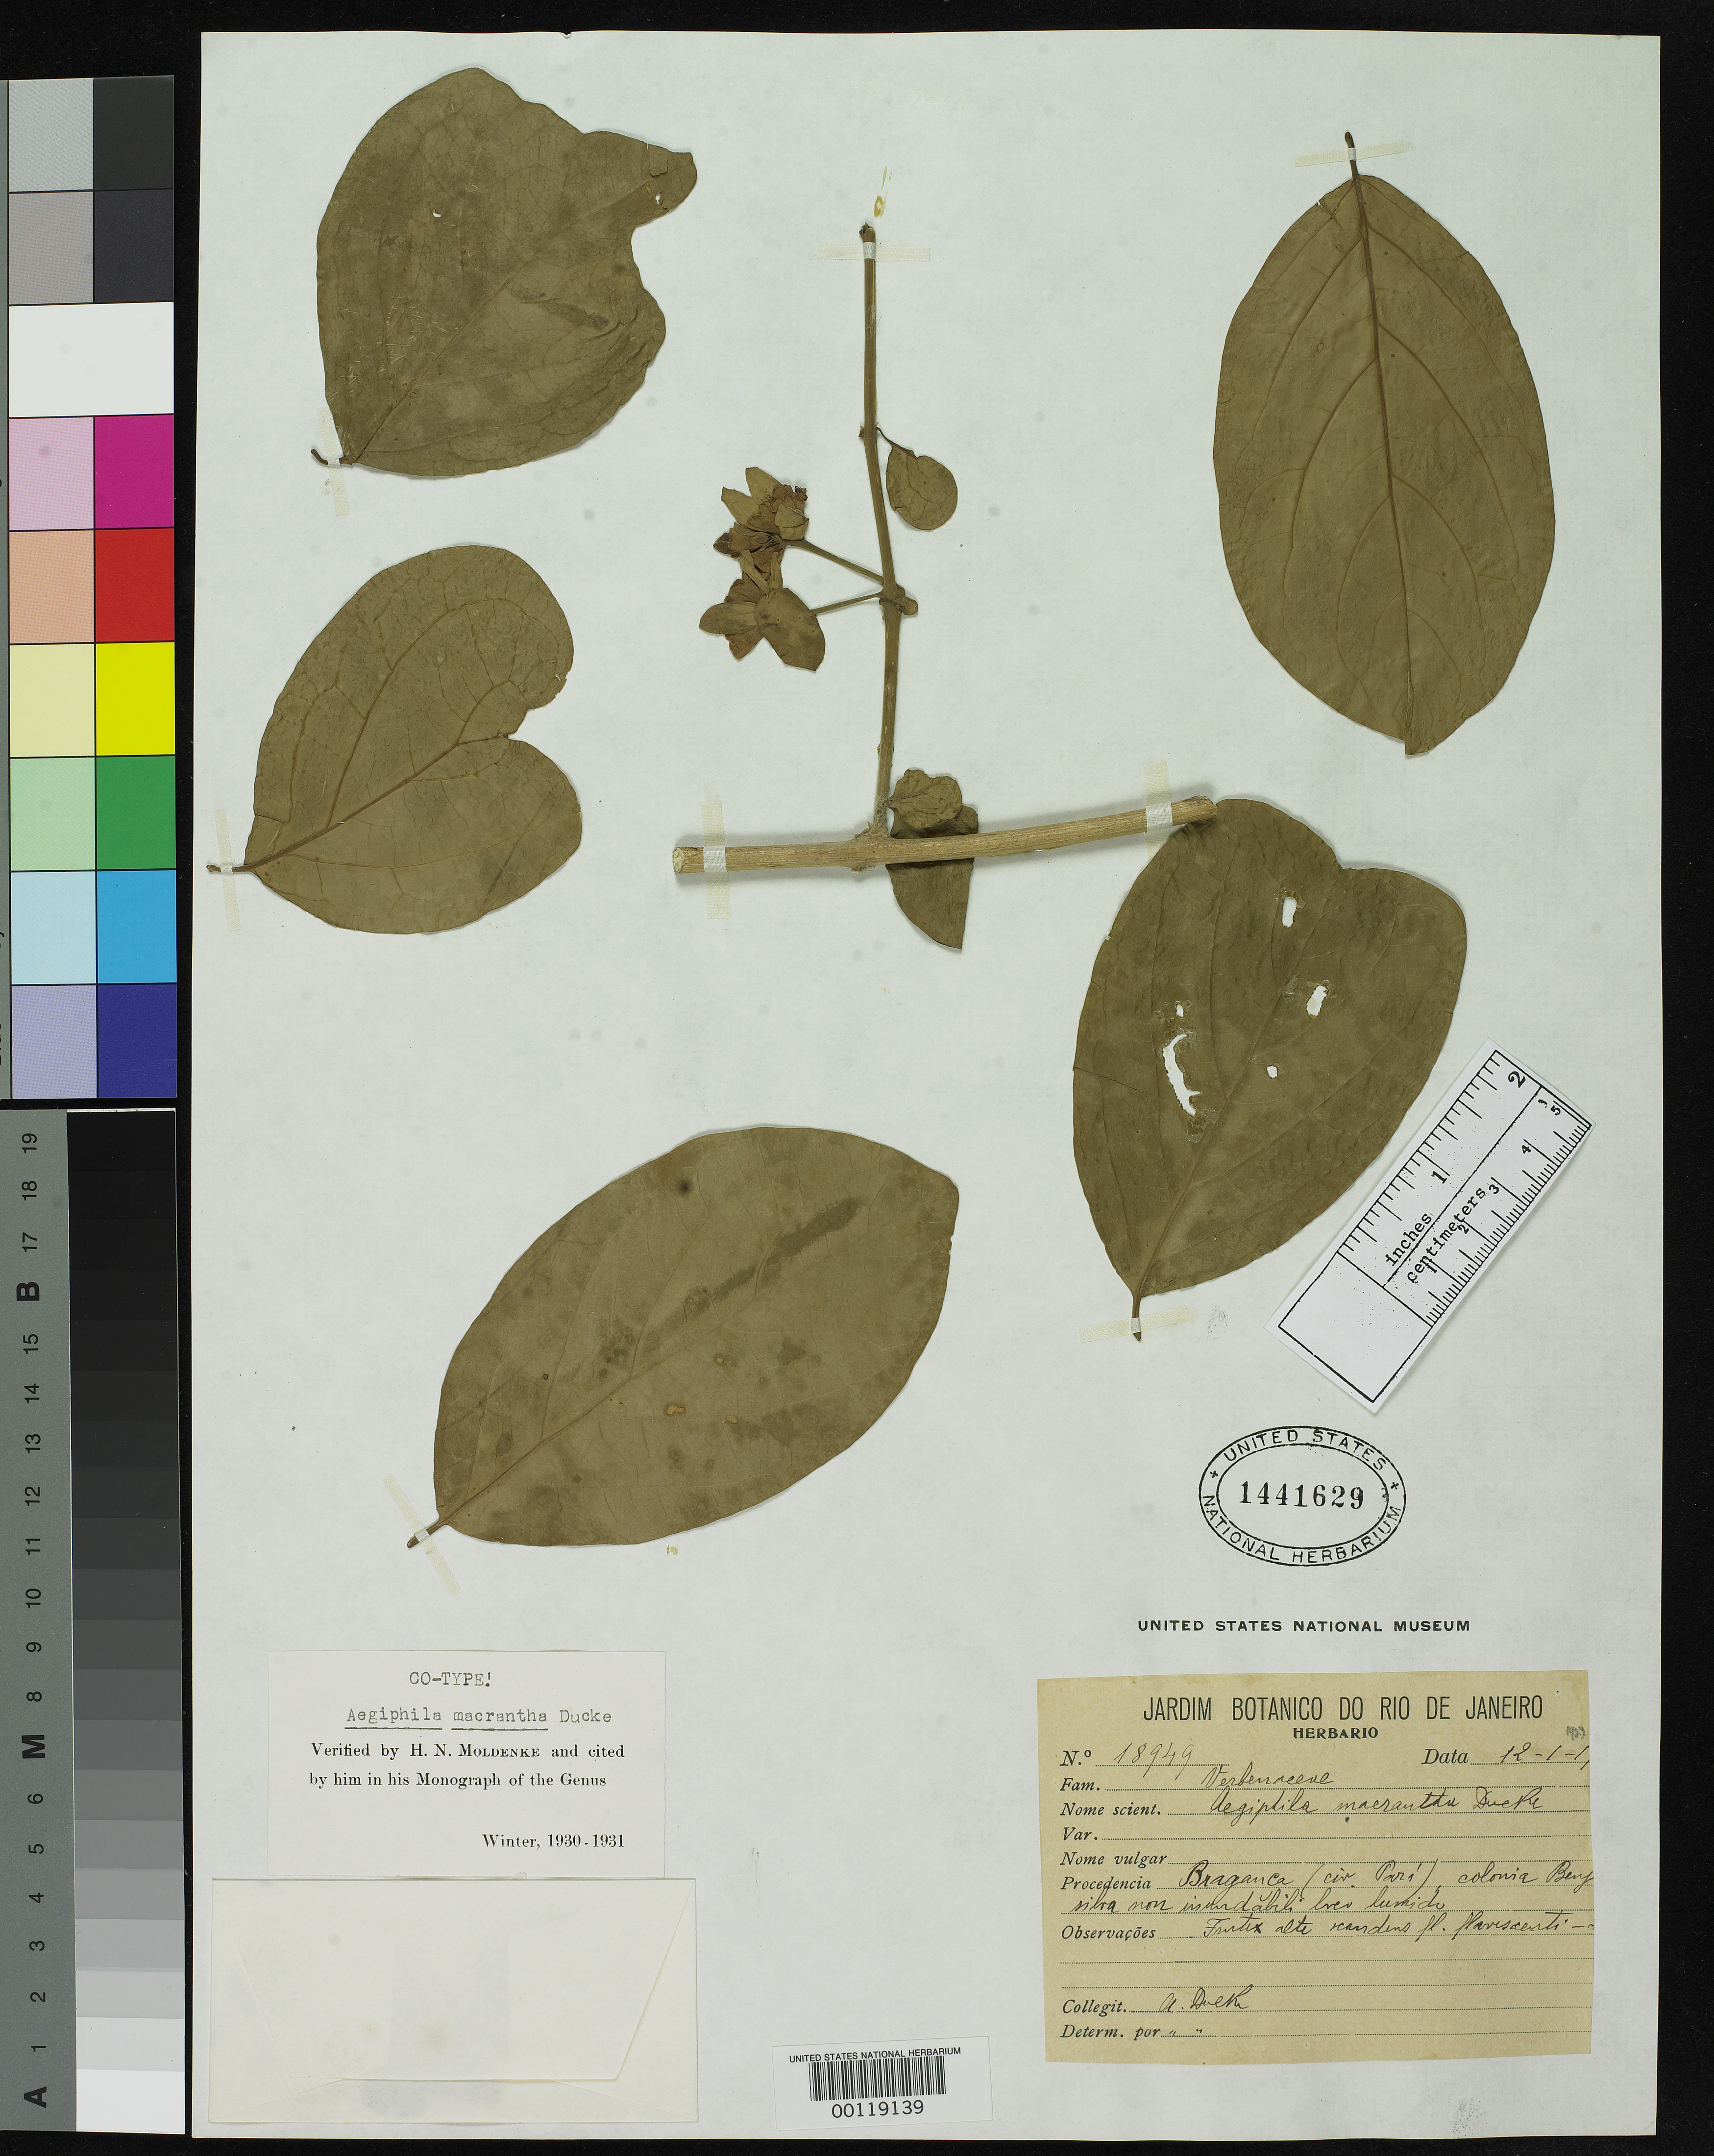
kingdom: Plantae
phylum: Tracheophyta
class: Magnoliopsida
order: Lamiales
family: Lamiaceae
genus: Aegiphila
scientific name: Aegiphila macrantha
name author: Ducke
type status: Isotype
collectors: A. Ducke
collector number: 18949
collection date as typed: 12 Jan 1923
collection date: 1923-01-12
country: Brazil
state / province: Pará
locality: Bragancas.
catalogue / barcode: US 1441629